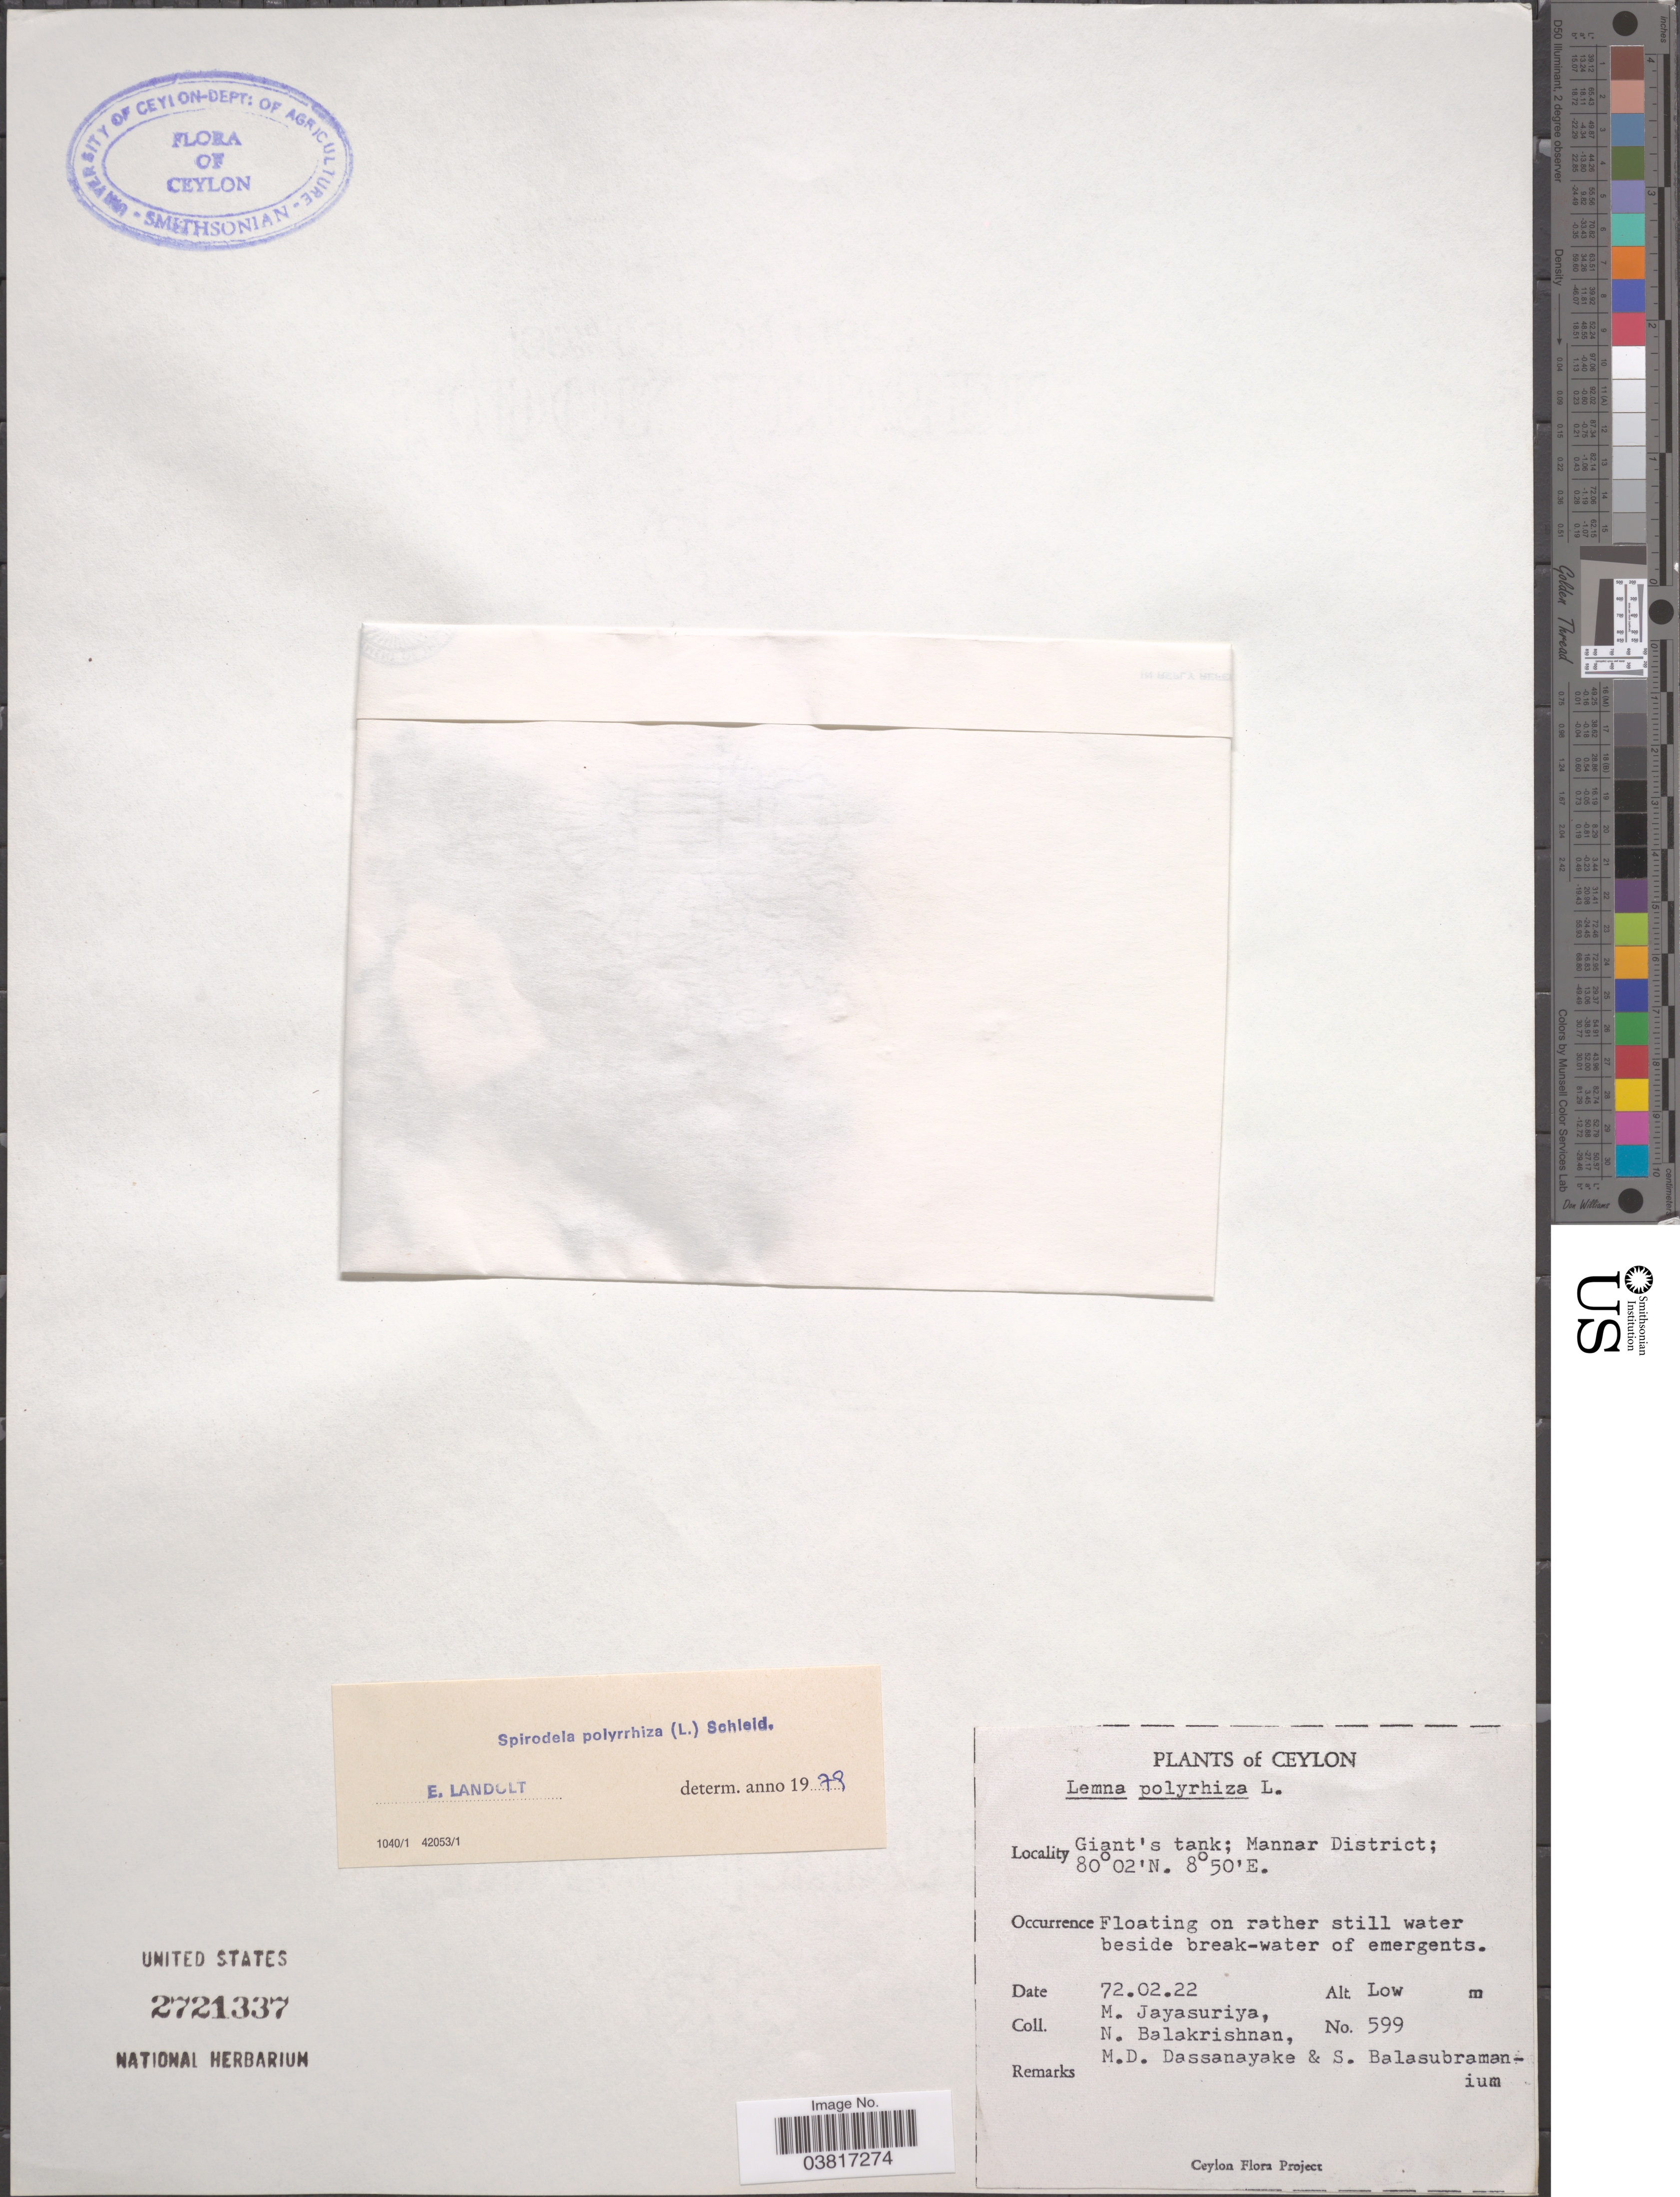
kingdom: Plantae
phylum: Tracheophyta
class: Liliopsida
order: Alismatales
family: Araceae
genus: Spirodela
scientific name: Spirodela polyrrhiza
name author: (L.) Schleid.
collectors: M. Jayasuriya, N. Balakrishnan, M. D. Dassanayake & S. Balasubraman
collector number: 599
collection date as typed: Transcribed d/m/y: 22/2/72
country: Sri Lanka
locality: Ceylon. Giant's tank; Mannar District. Floating on rather still water beside break-water of emergents.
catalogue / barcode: US 2721337